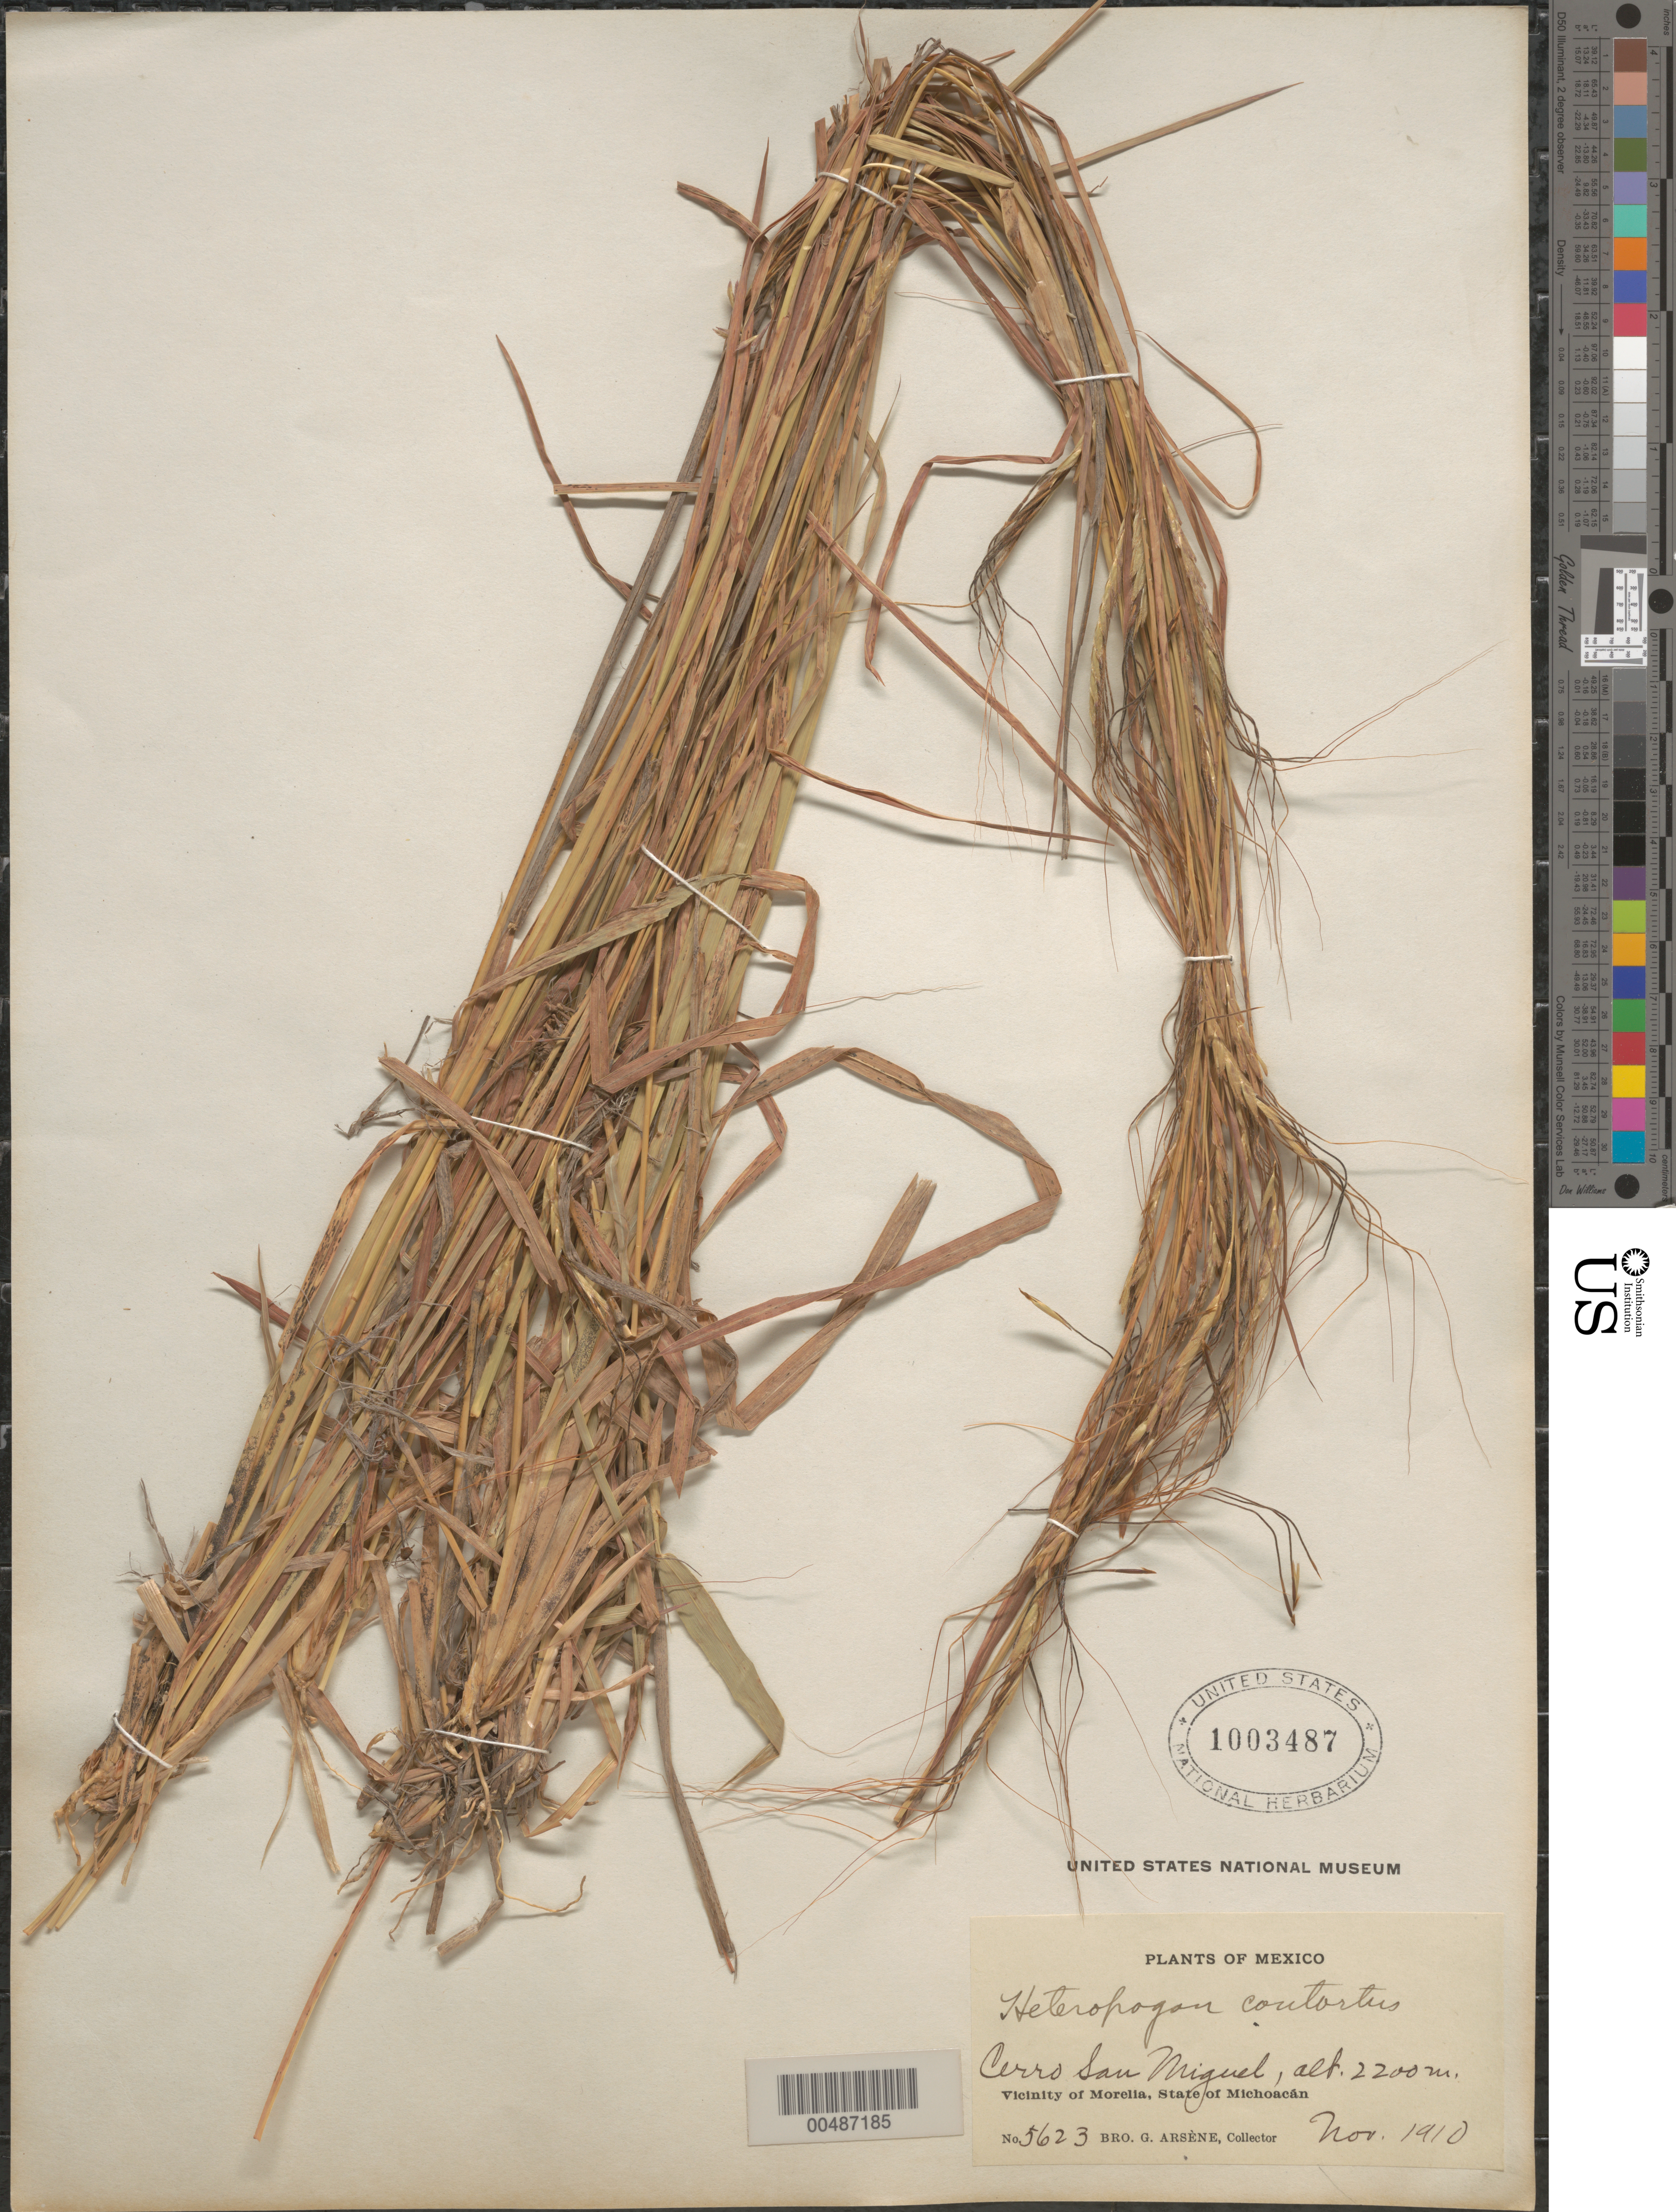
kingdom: Plantae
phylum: Tracheophyta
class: Liliopsida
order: Poales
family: Poaceae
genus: Heteropogon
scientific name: Heteropogon contortus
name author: (L.) P. Beauv. ex Roem. & Schult.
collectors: Bro. G. Arsène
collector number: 5623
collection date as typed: Nov 1910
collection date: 1910-11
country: Mexico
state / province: Michoacán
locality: Cerro San Miguel, vicinity of Morelia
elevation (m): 2200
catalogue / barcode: US 1003487